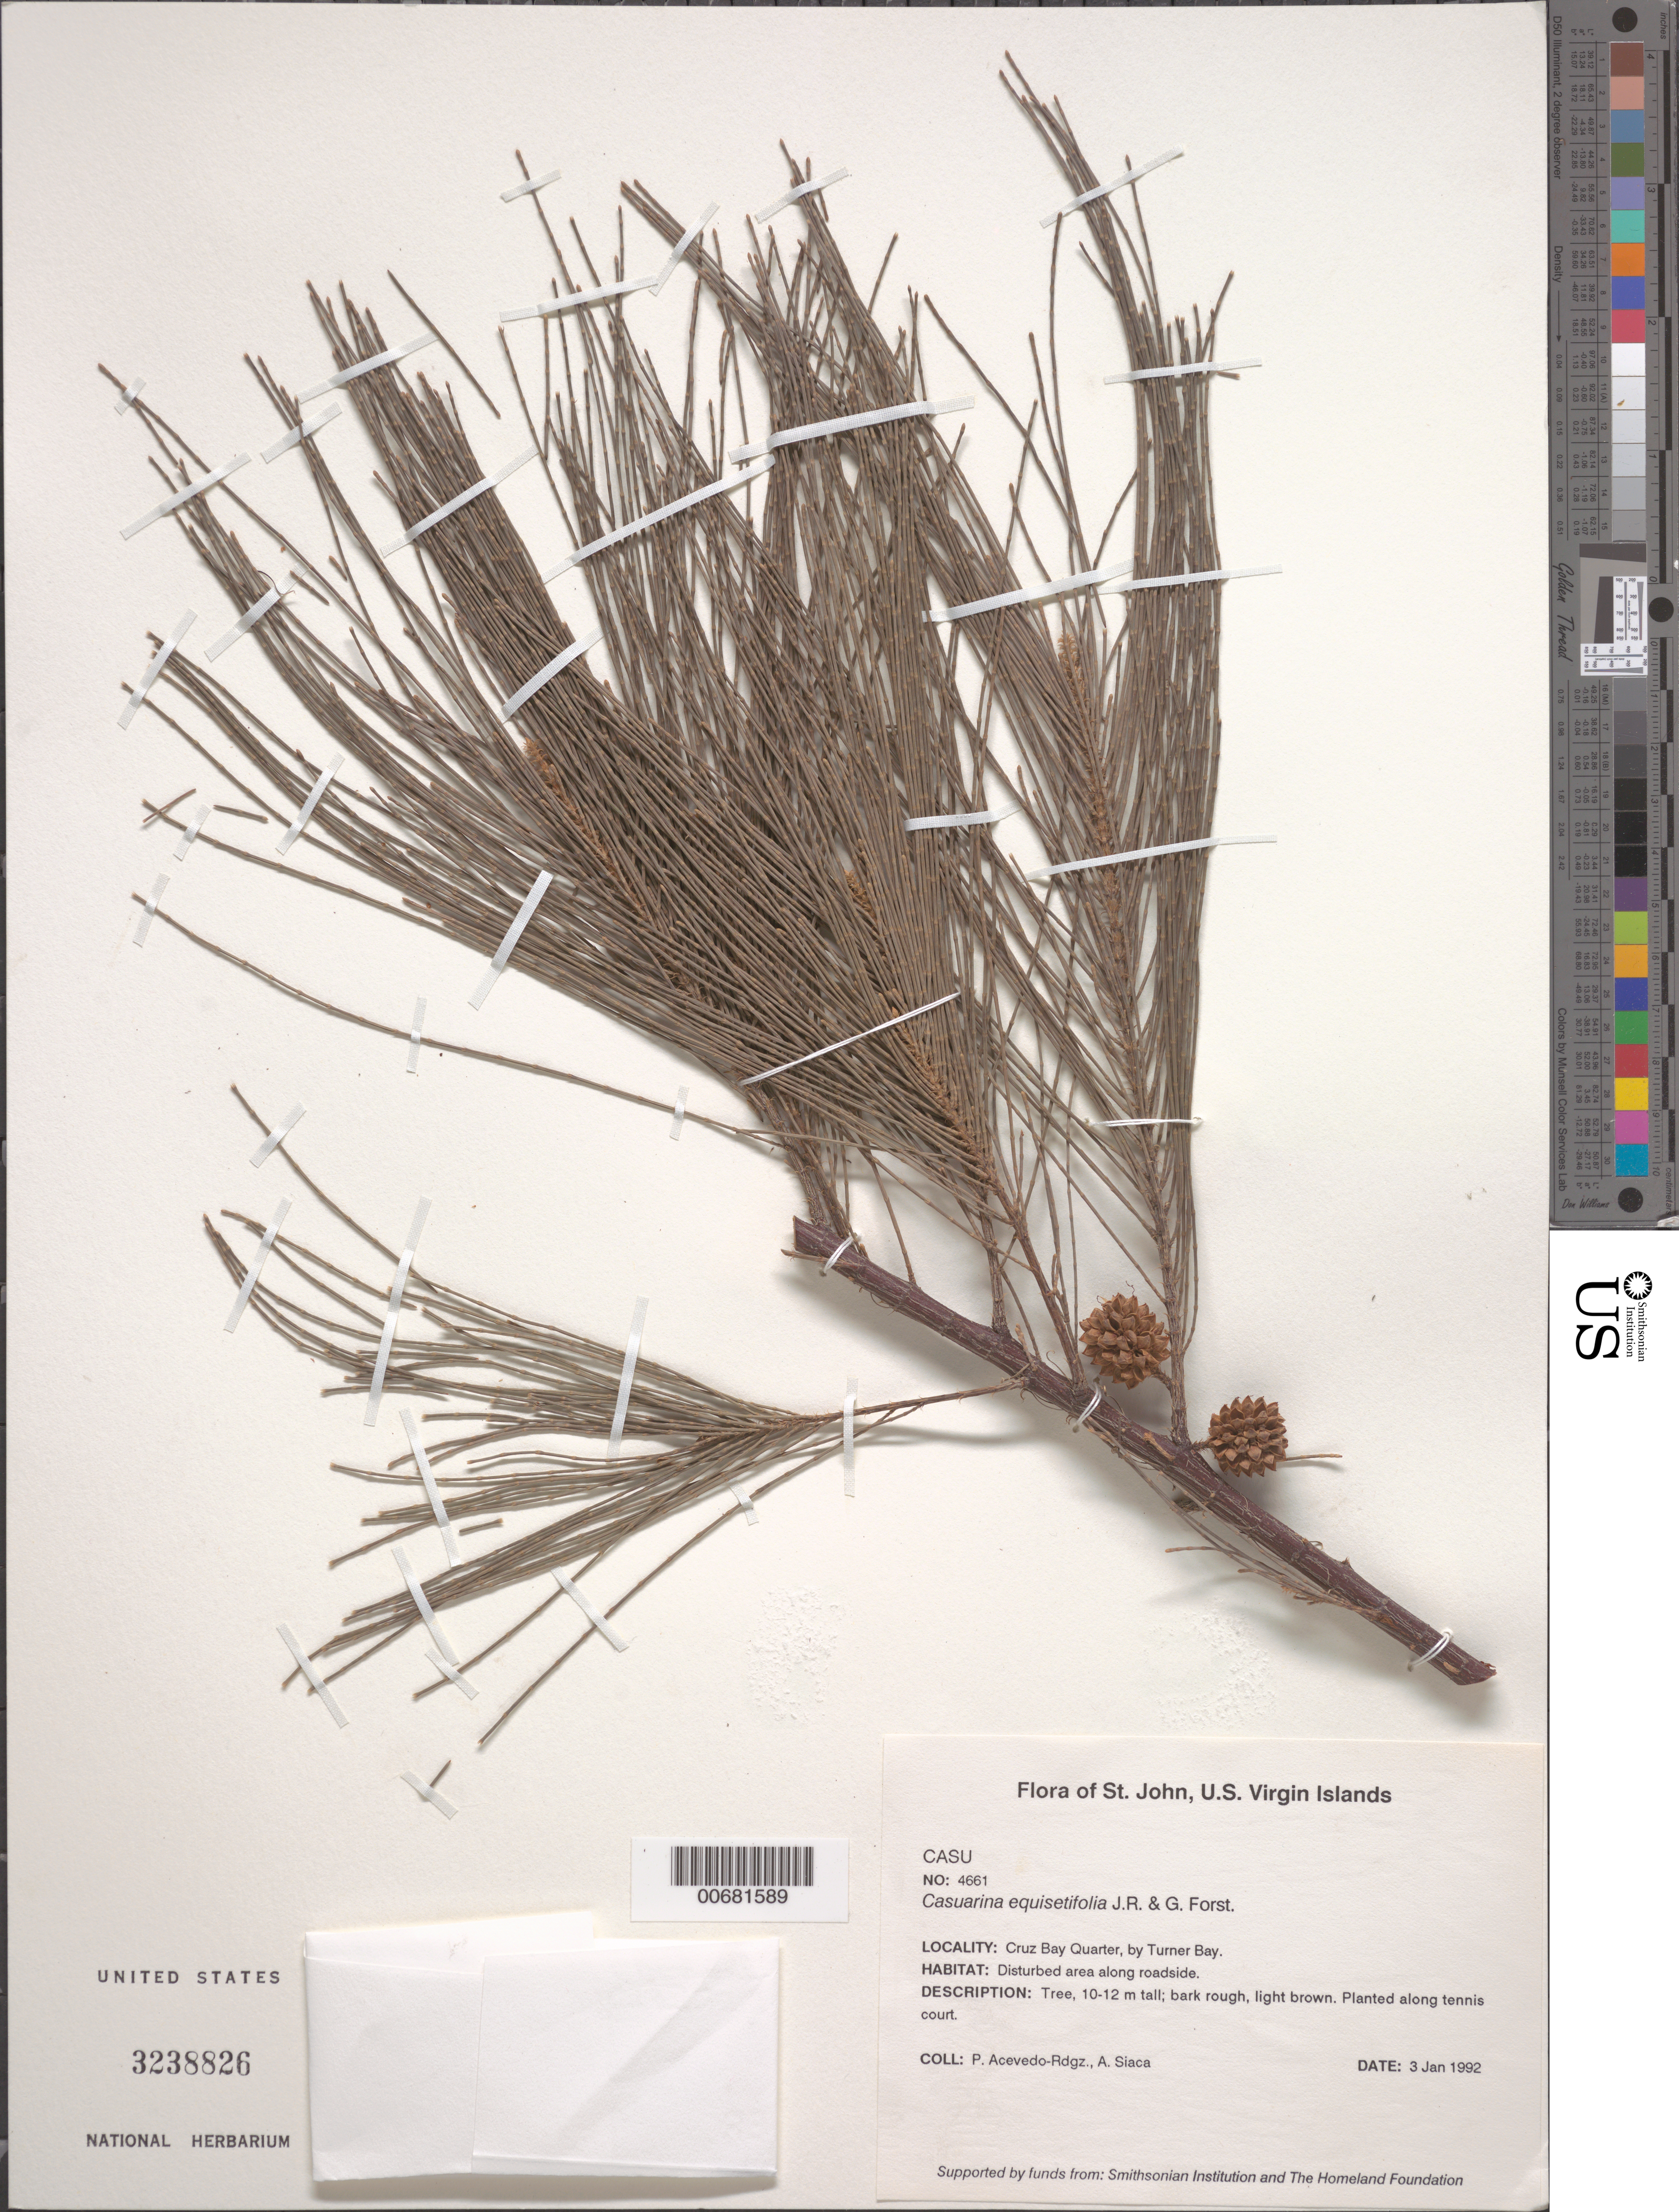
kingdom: Plantae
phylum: Tracheophyta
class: Magnoliopsida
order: Fagales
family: Casuarinaceae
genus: Casuarina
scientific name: Casuarina equisetifolia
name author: L.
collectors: P. Acevedo-Rodr. & A. Siaca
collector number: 4661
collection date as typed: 03 Jan 1992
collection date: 1992-01-03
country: U.S. Virgin Islands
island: St. John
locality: Cruz Bay Quarter, by Turner Bay.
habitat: Disturbed area along roadside.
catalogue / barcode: US 3238826